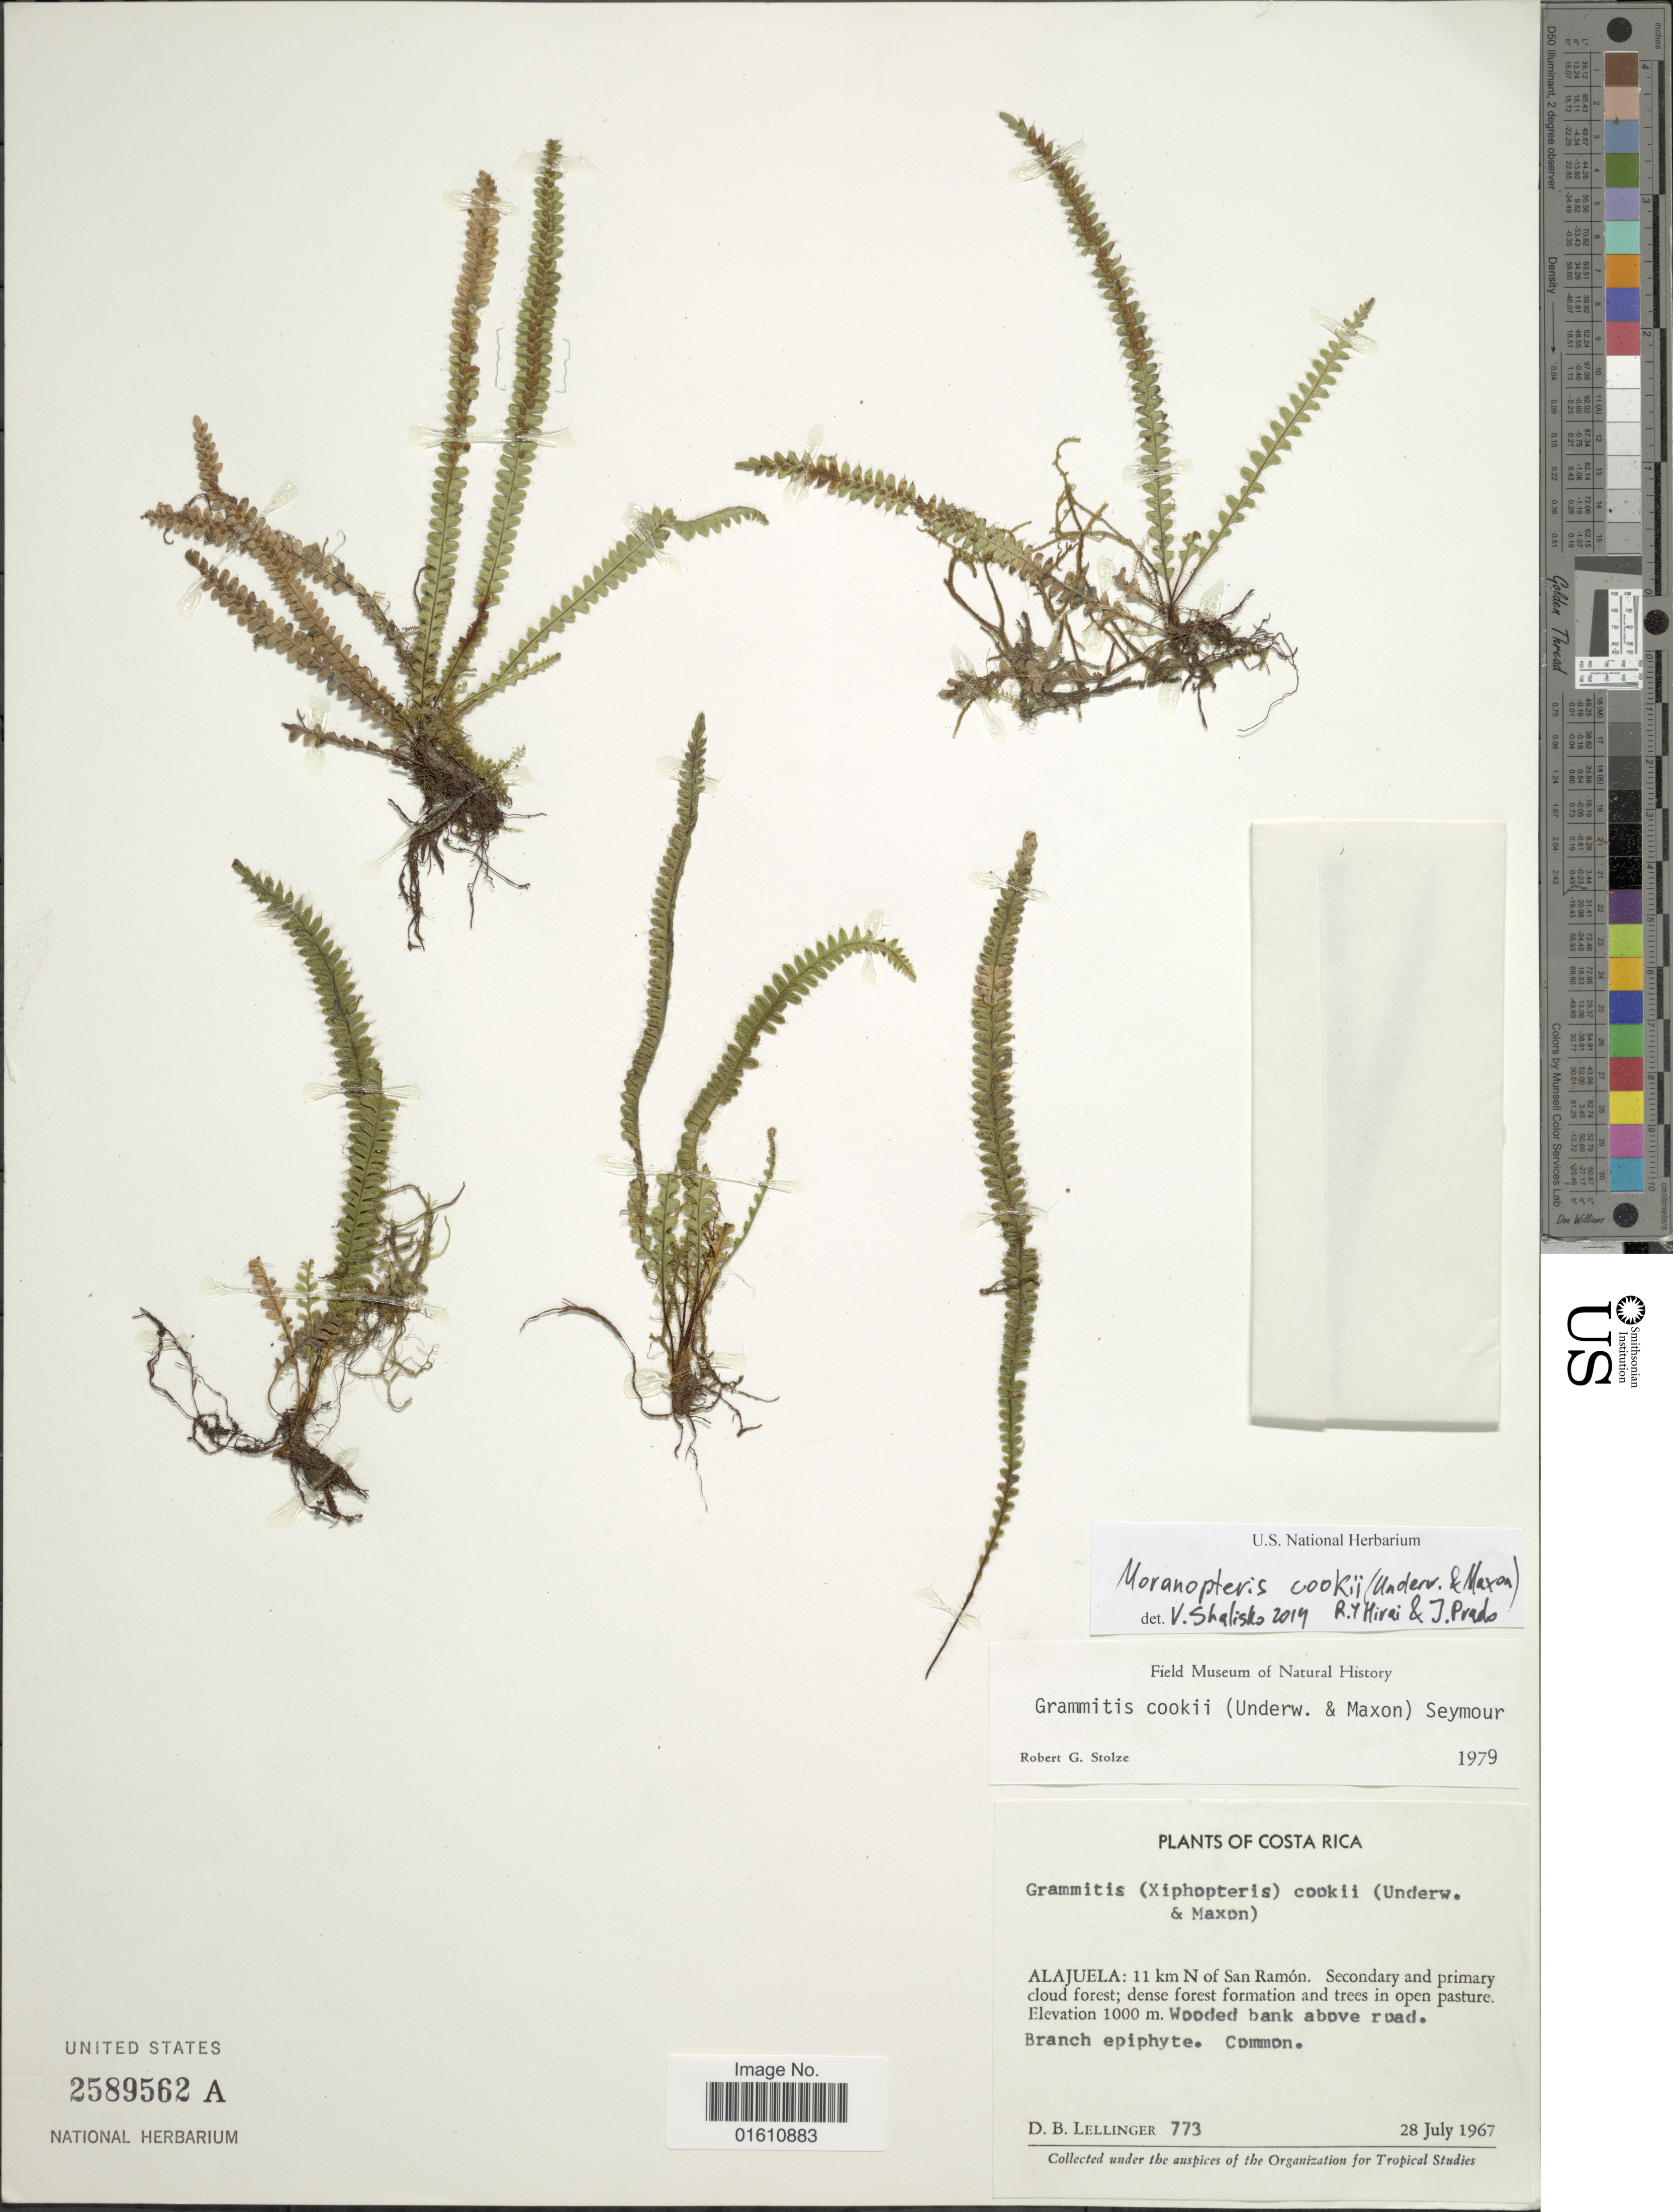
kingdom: Plantae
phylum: Tracheophyta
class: Polypodiopsida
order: Polypodiales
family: Polypodiaceae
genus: Moranopteris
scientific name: Moranopteris cookii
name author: (Underw. & Maxon) R. Y. Hirai & J. Prado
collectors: D. B. Lellinger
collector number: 773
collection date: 1967-07-28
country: Costa Rica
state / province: Alajuela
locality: Alajuela: 11 km N of San Ramon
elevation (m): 1000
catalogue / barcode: US 2589562A